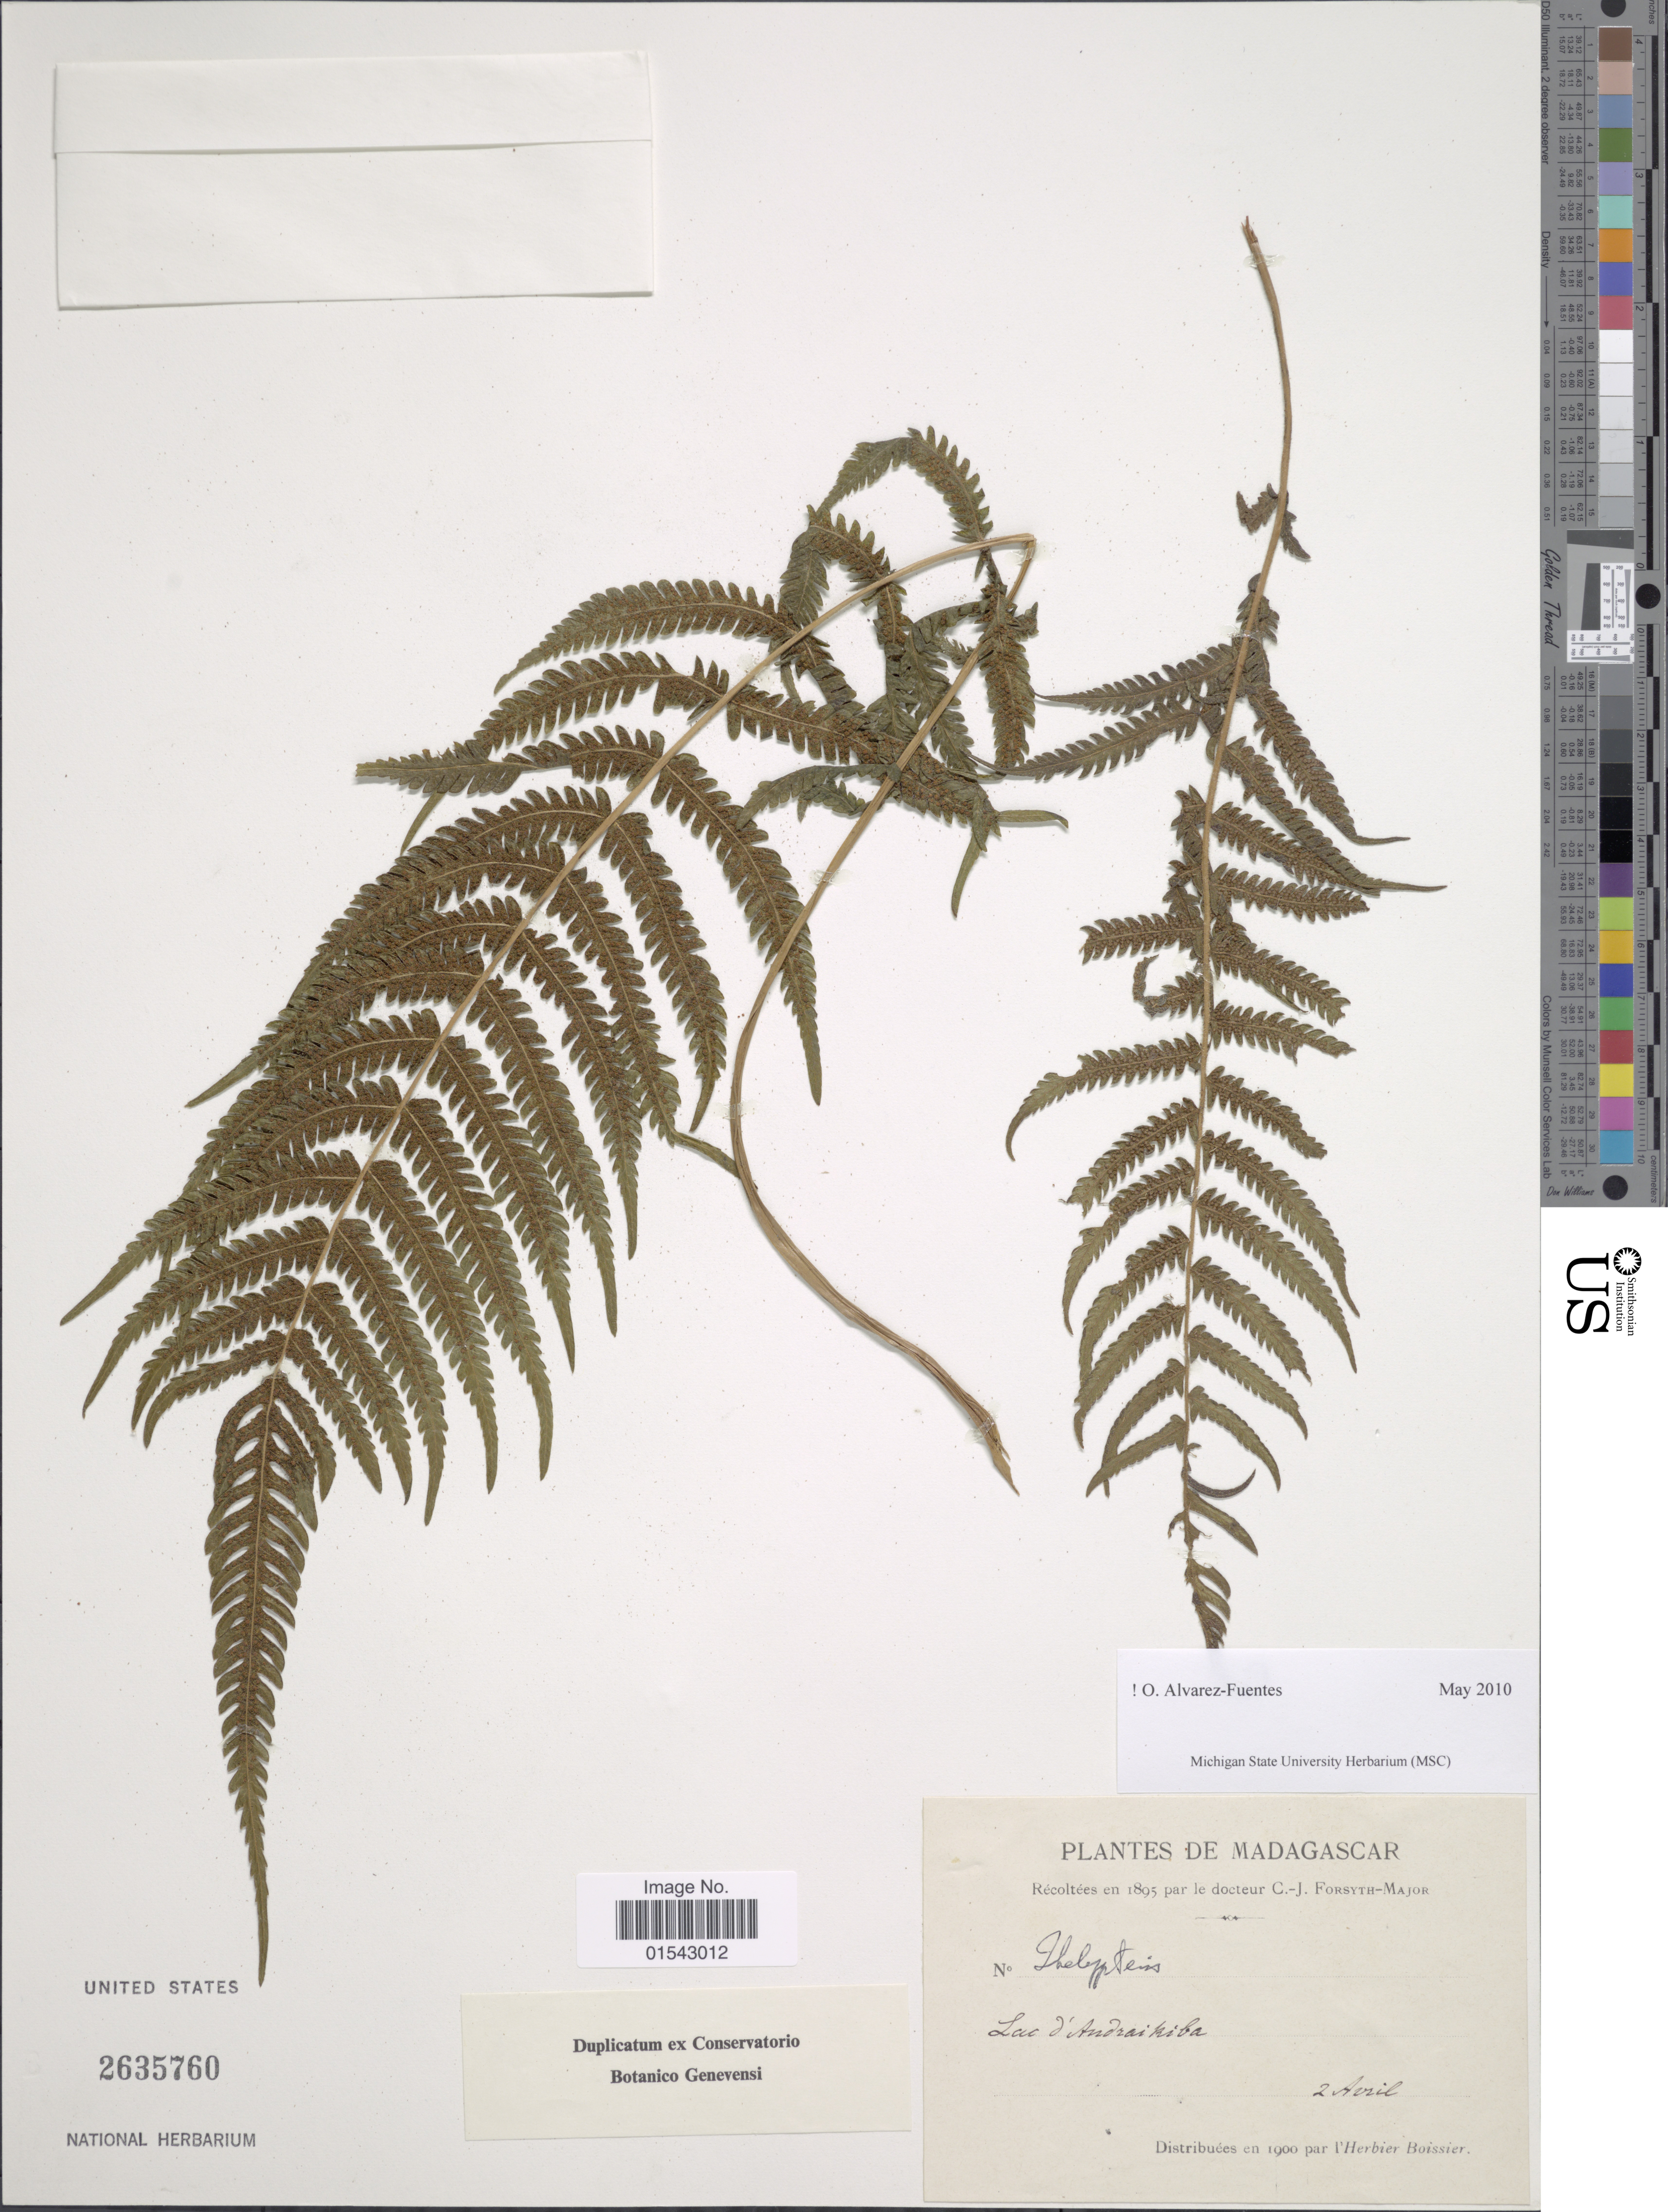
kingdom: Plantae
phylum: Tracheophyta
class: Polypodiopsida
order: Polypodiales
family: Thelypteridaceae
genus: Cyclosorus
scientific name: Cyclosorus sp.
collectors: C. I. Forsyth-Major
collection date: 1895-04-02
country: Madagascar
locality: Madagascar, Lai J'Andraikiba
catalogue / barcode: US 2635760